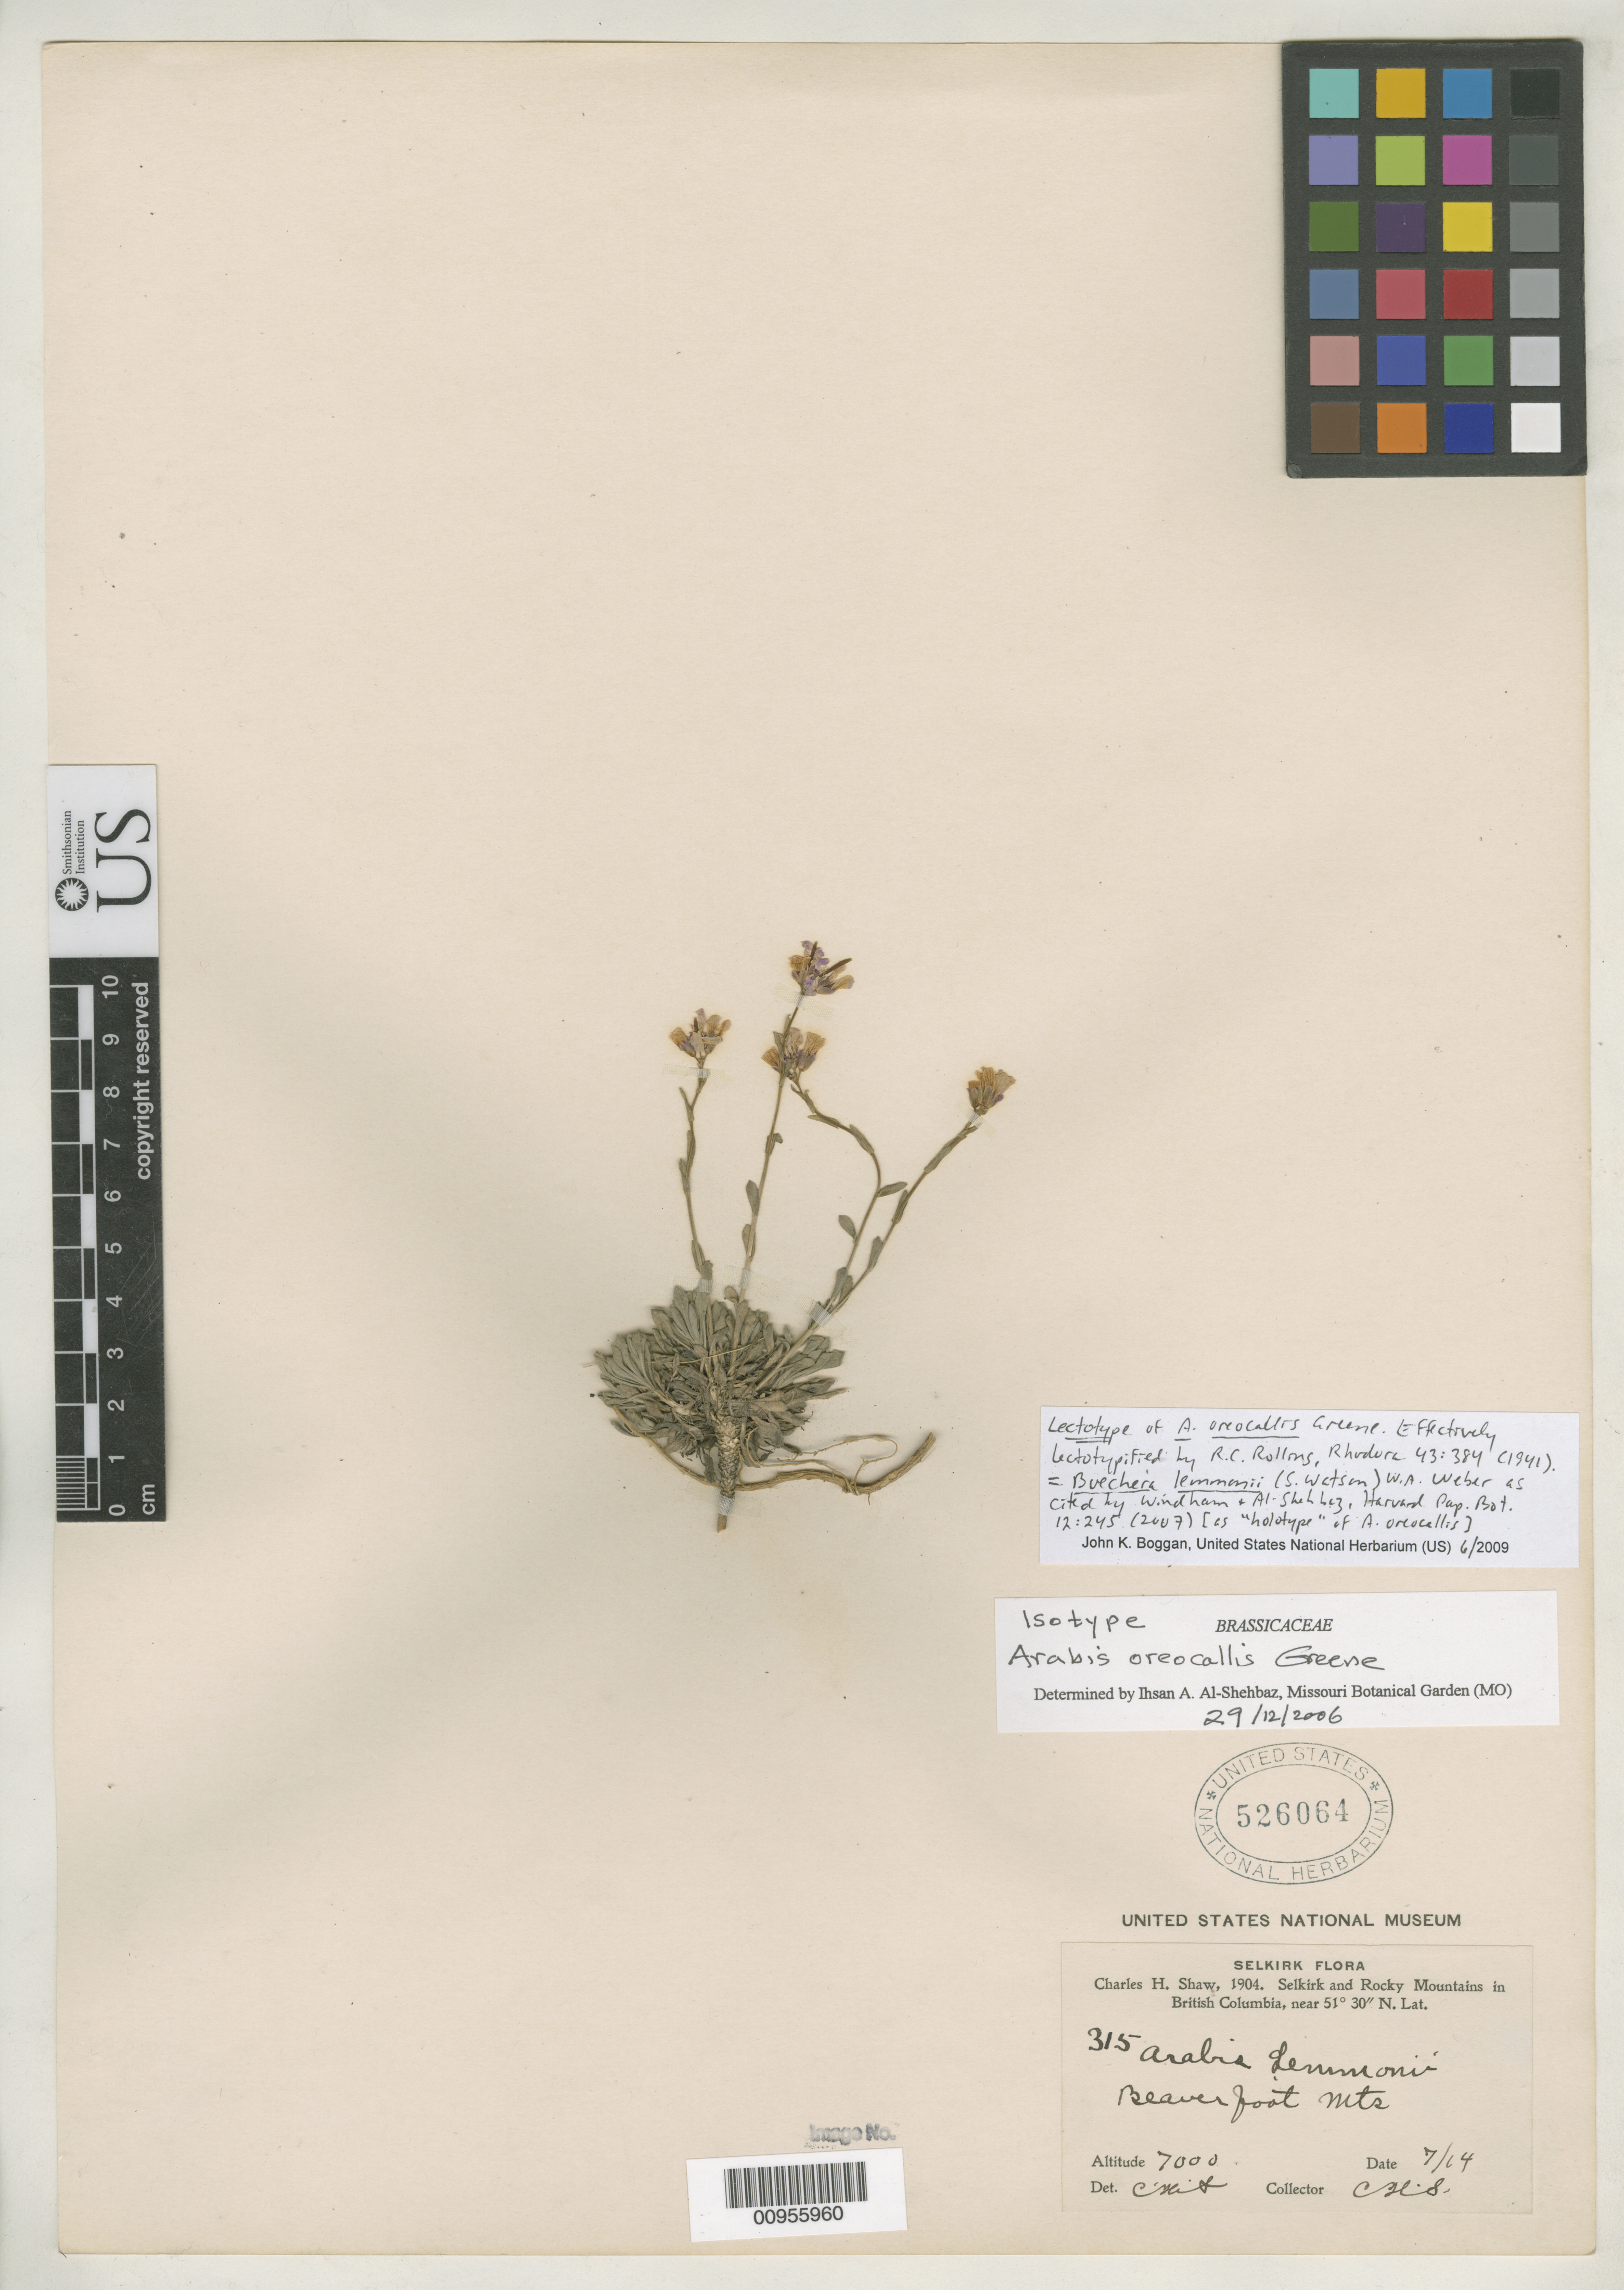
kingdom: Plantae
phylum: Tracheophyta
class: Magnoliopsida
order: Brassicales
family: Brassicaceae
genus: Arabis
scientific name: Arabis oreocallis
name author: Greene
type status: Lectotype; Type Collection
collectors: C. H. Shaw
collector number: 315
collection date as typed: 14 Jul 1904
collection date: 1904-07-14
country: Canada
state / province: British Columbia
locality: Selkirk and Rocky Mountains. Beaver Foot Mts.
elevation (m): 2134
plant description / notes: Typification ambiguous; protologue, "Collected in the Selkirk and Rocky Mountains, B.C., at 7,000 feet, by C.H. Shaw, July, 1904." This specimen annotated (Al-Shehbaz, 2006) as "isotype" but cited (Windham & Al-Shehbaz, 2007) as holotype. Another sheet at US, Heacock [but apparently collecting for Shaw] 309 (USNH 526060), was annotated as "type" of Oreocallis oreocallis Greene (by Greene? also by R.C. Rollins 1936) but annotated "NOT type collection" by M. Windham & I.A. Al-Shehbaz (2005).; Annotated as "Boechera oreocallis (Greene) Windham & Al-Shehbaz, but combination not published and Arabis oreocallis cited as synonym of Boechera lemmonii (S. Watson) W.A. Weber. See Windham & Al-Shehbaz 2007, Harvard Pap. Bot. 12: 245 (2007).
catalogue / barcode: US 526064